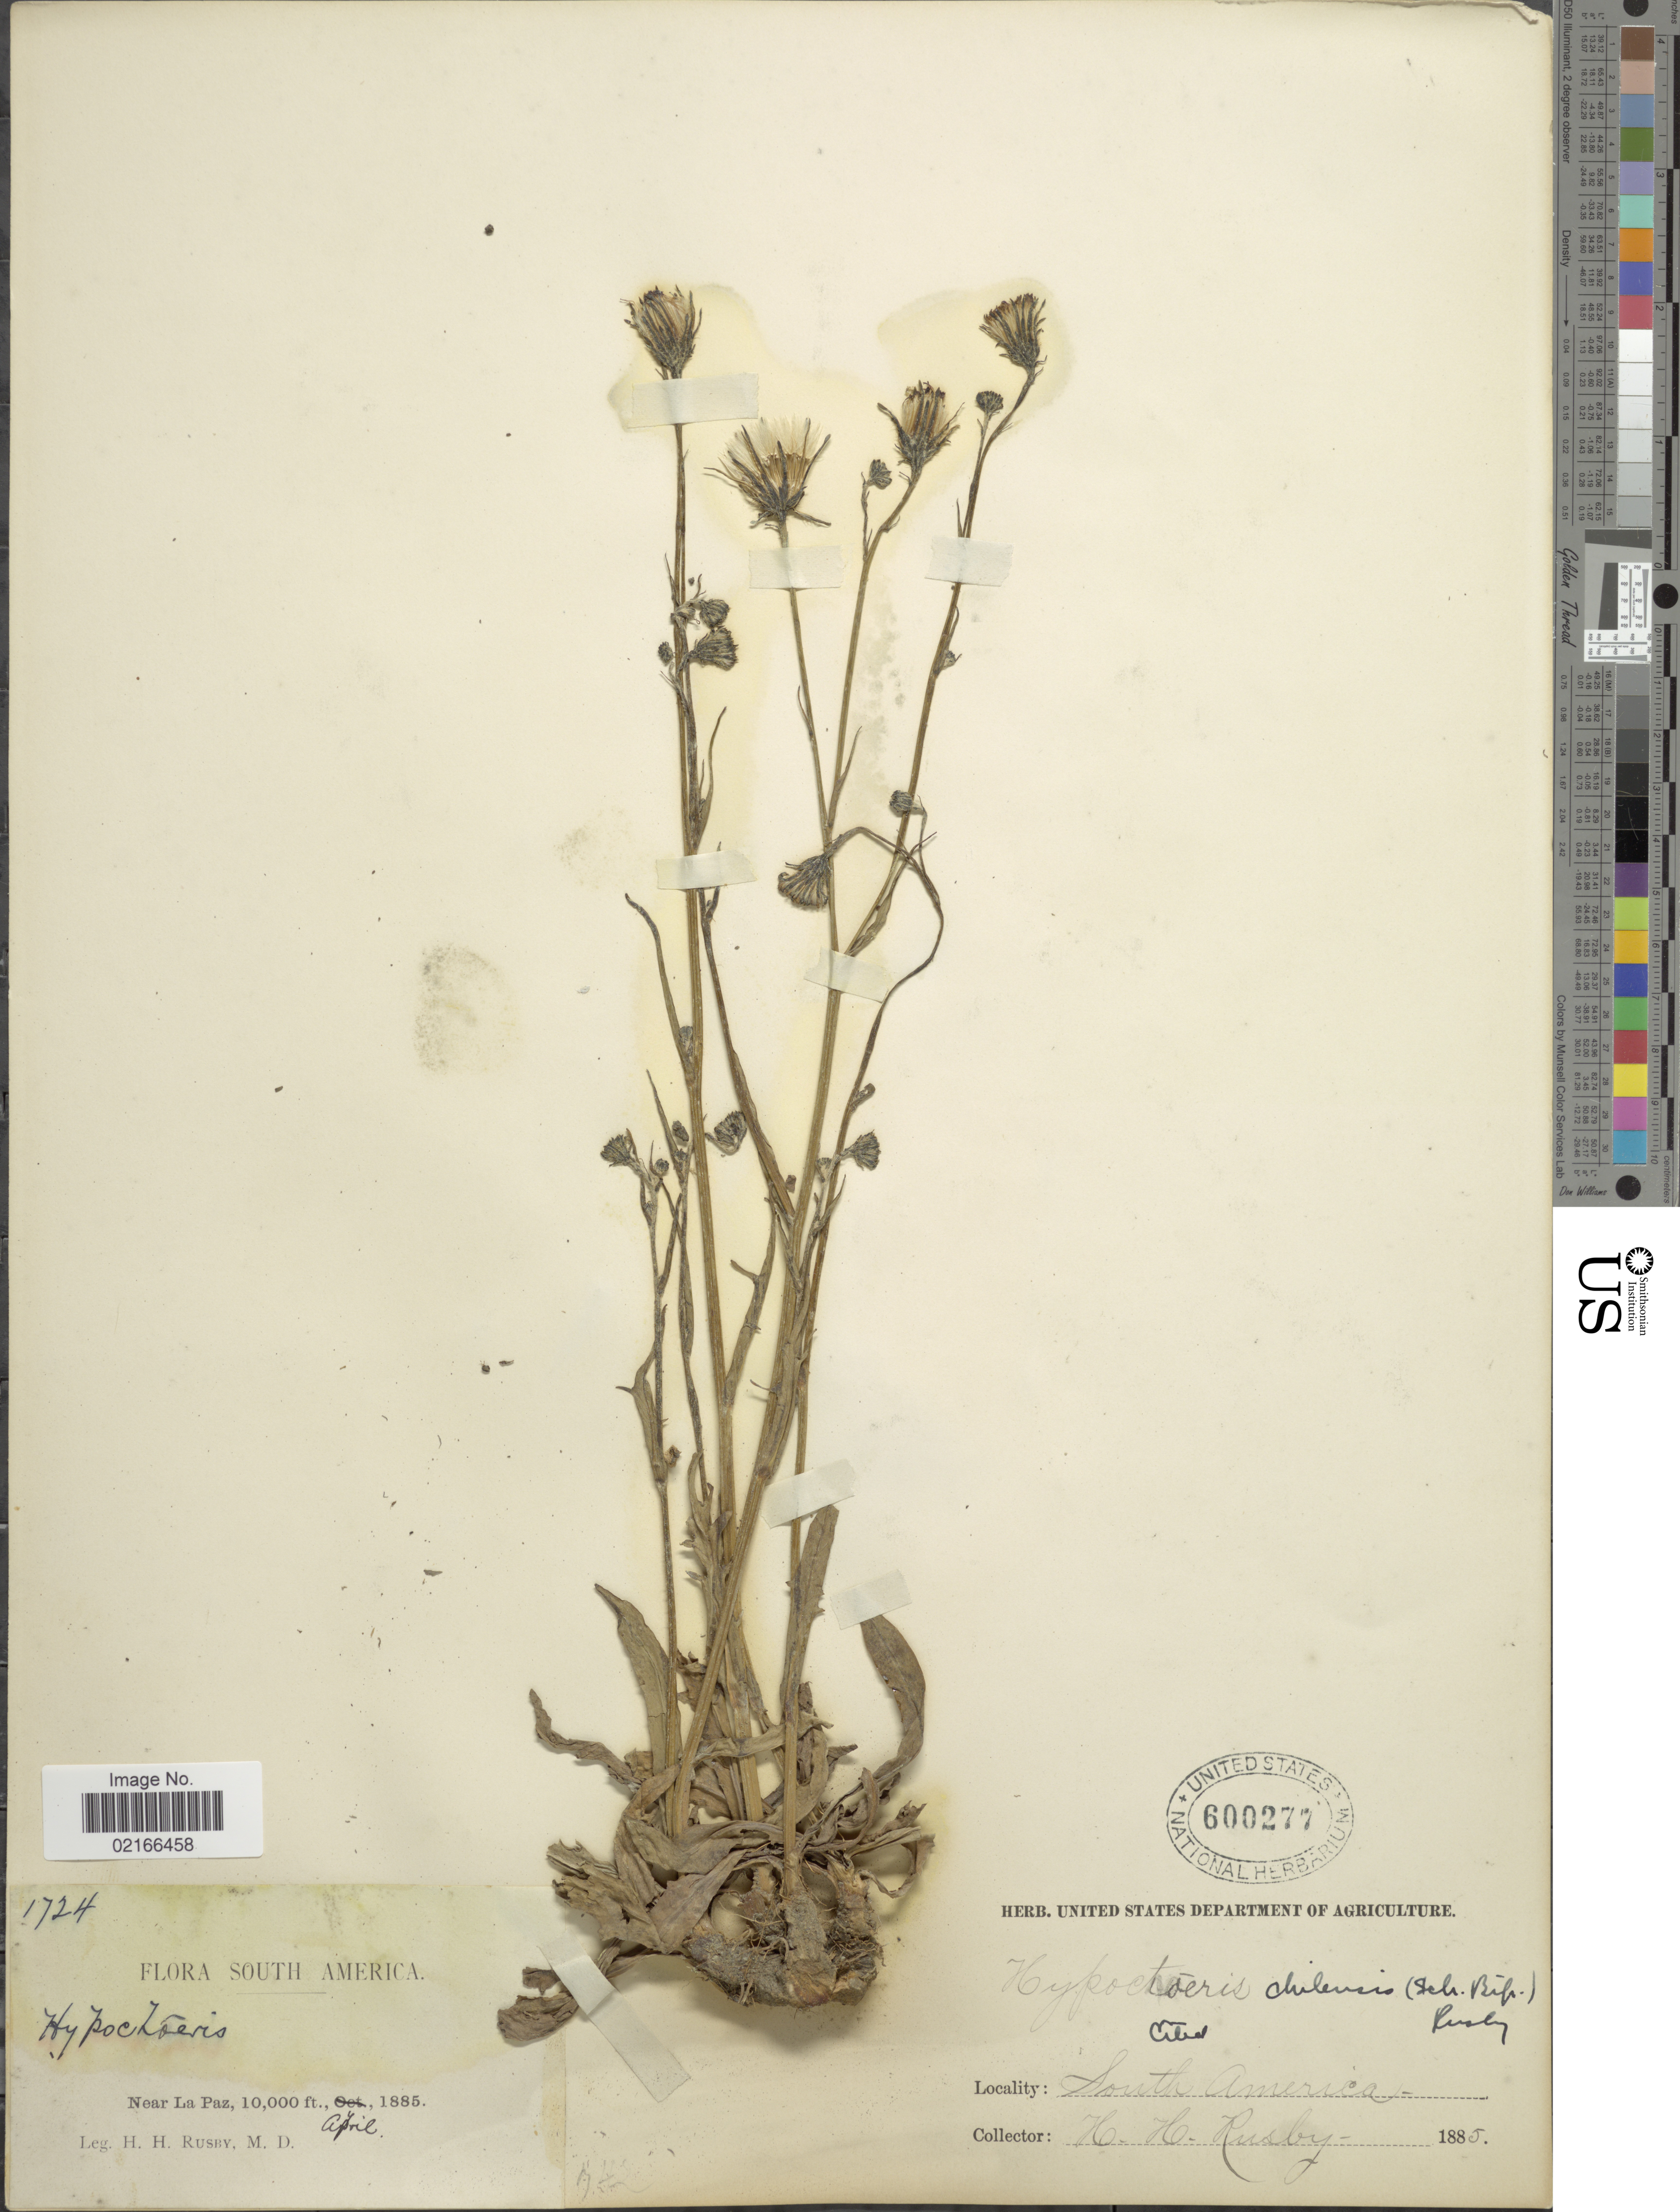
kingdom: Plantae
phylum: Tracheophyta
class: Magnoliopsida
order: Asterales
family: Asteraceae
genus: Hypochaeris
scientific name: Hypochaeris chillensis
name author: (Kunth) Britton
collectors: H. H. Rusby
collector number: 1724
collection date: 1885-04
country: Bolivia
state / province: La Paz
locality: Near La Paz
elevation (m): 3048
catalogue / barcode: US 600277